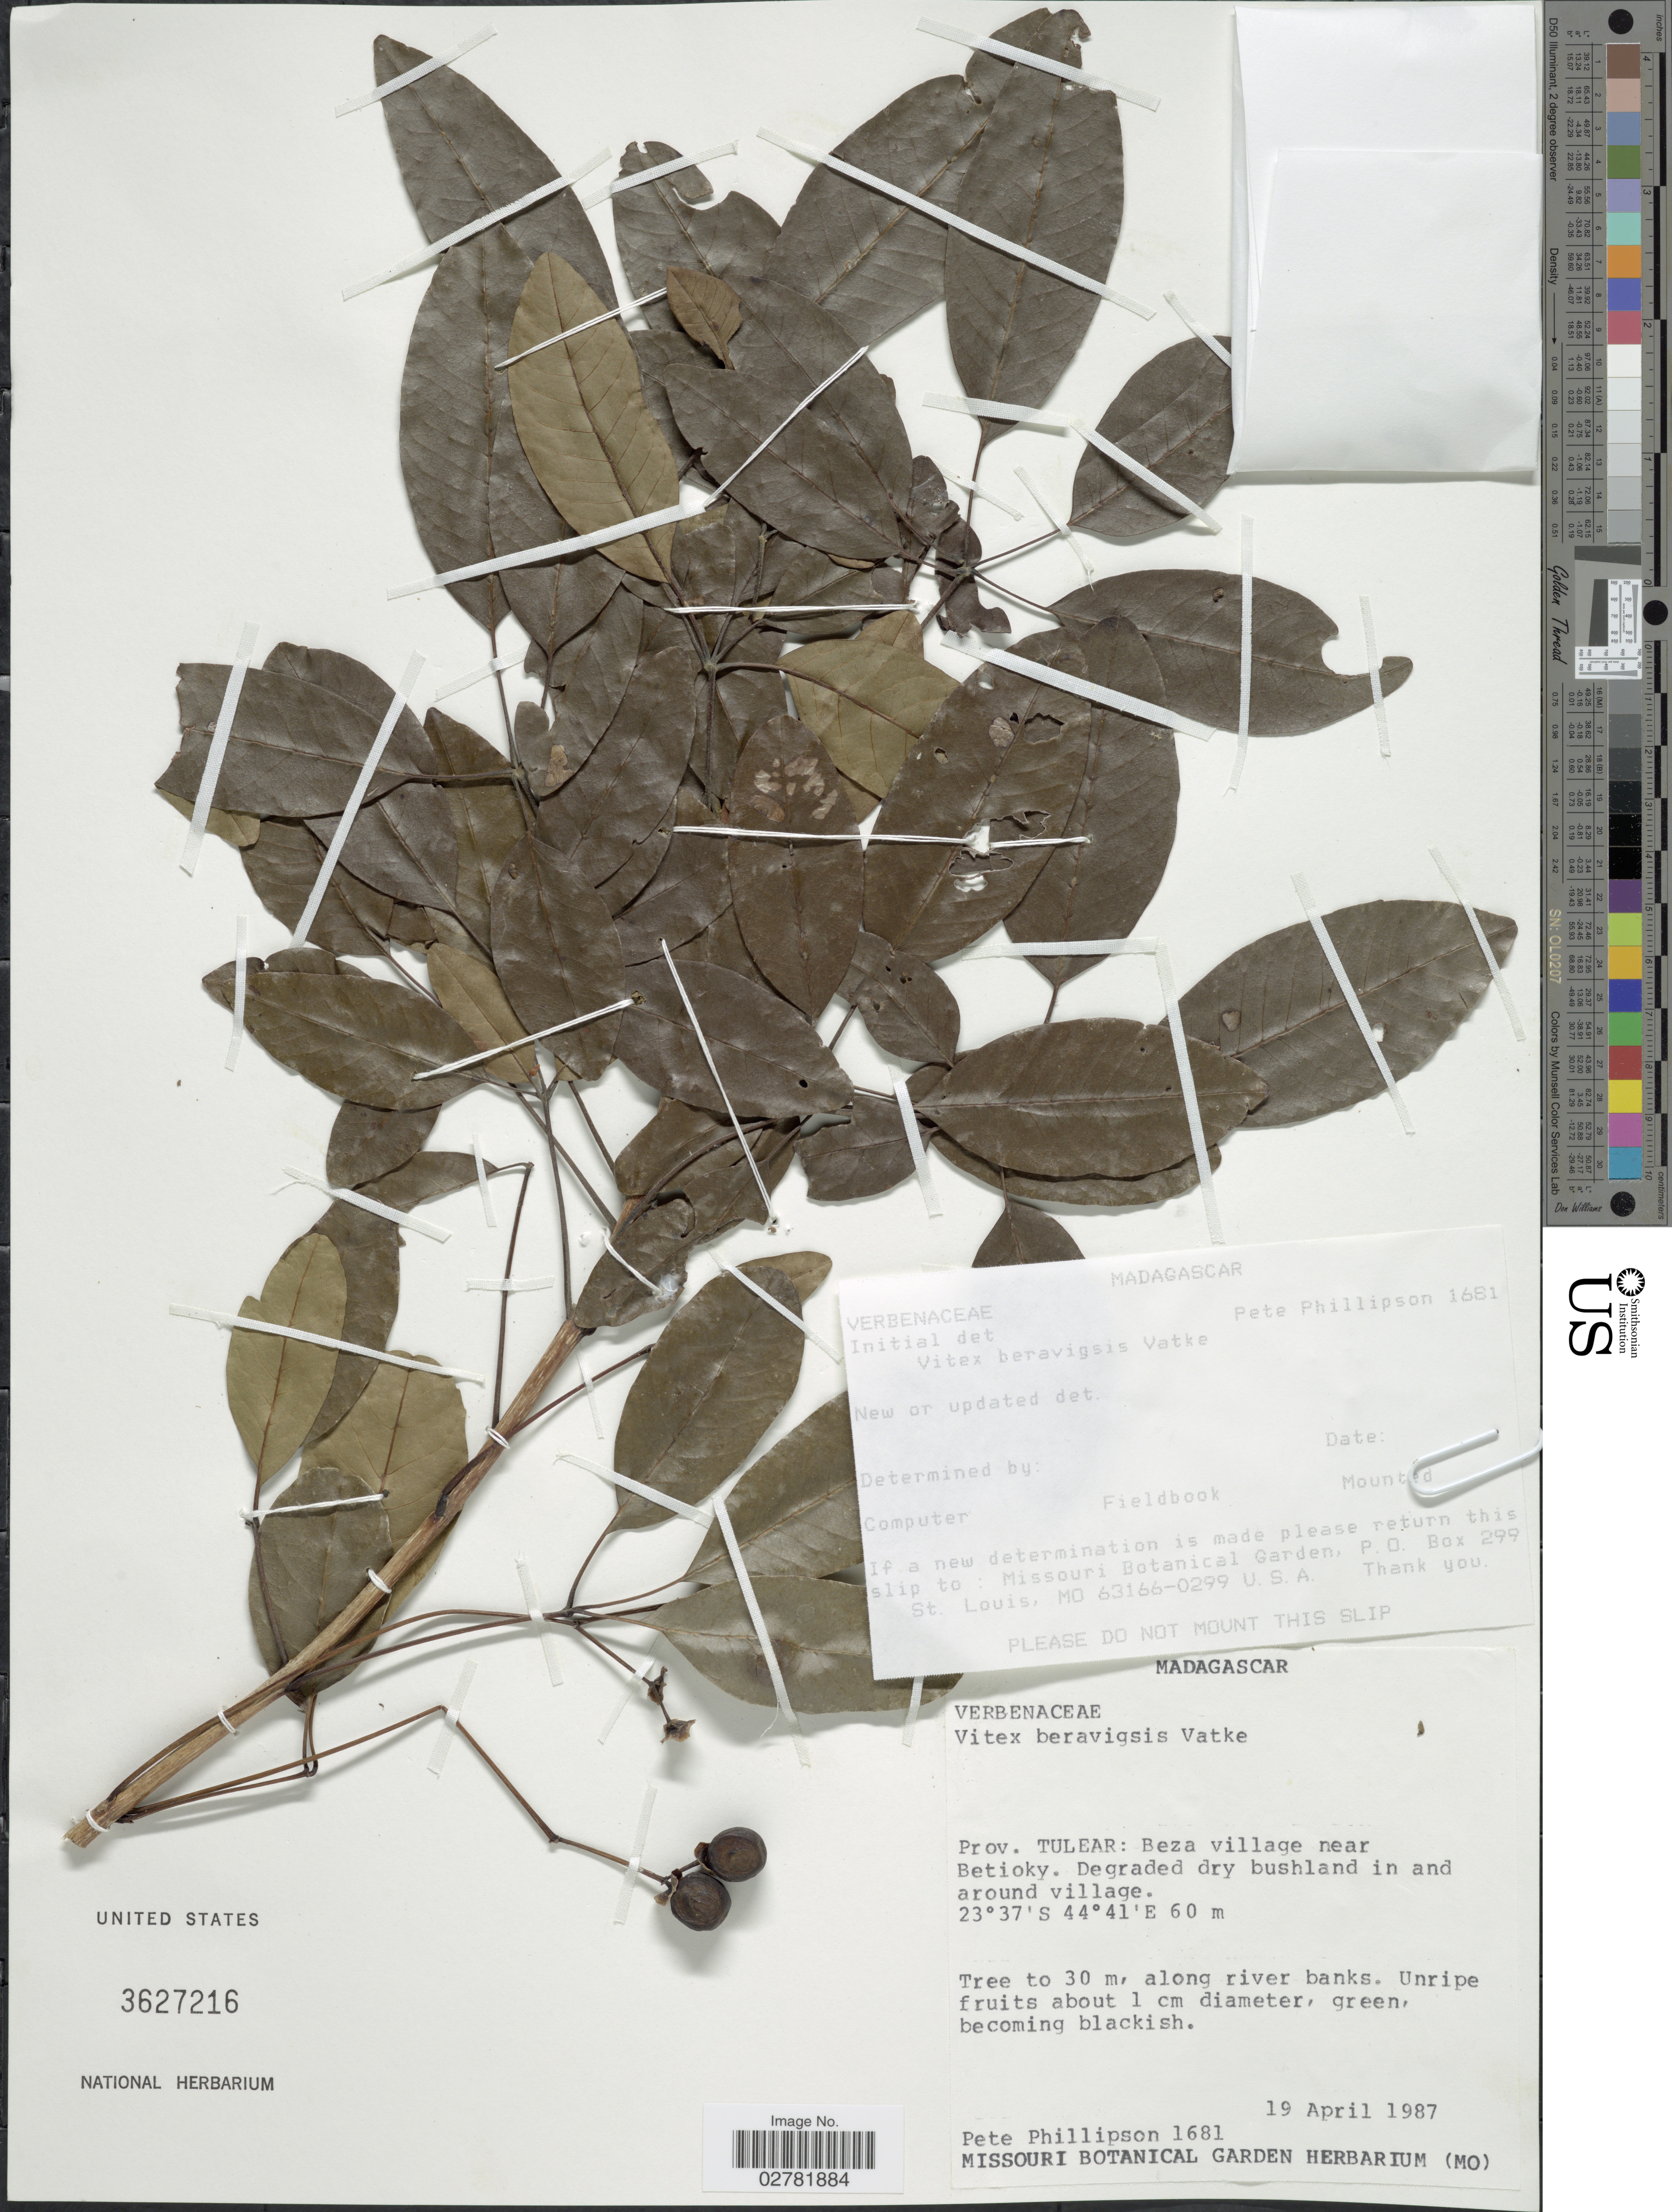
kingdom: Plantae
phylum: Tracheophyta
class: Magnoliopsida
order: Lamiales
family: Lamiaceae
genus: Vitex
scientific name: Vitex beraviensis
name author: Vatke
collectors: P. B. Phillipson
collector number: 1681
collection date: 1987-04-19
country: Madagascar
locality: Prov. Tulear: Beza village near Betioky.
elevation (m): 60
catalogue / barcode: US 3627216